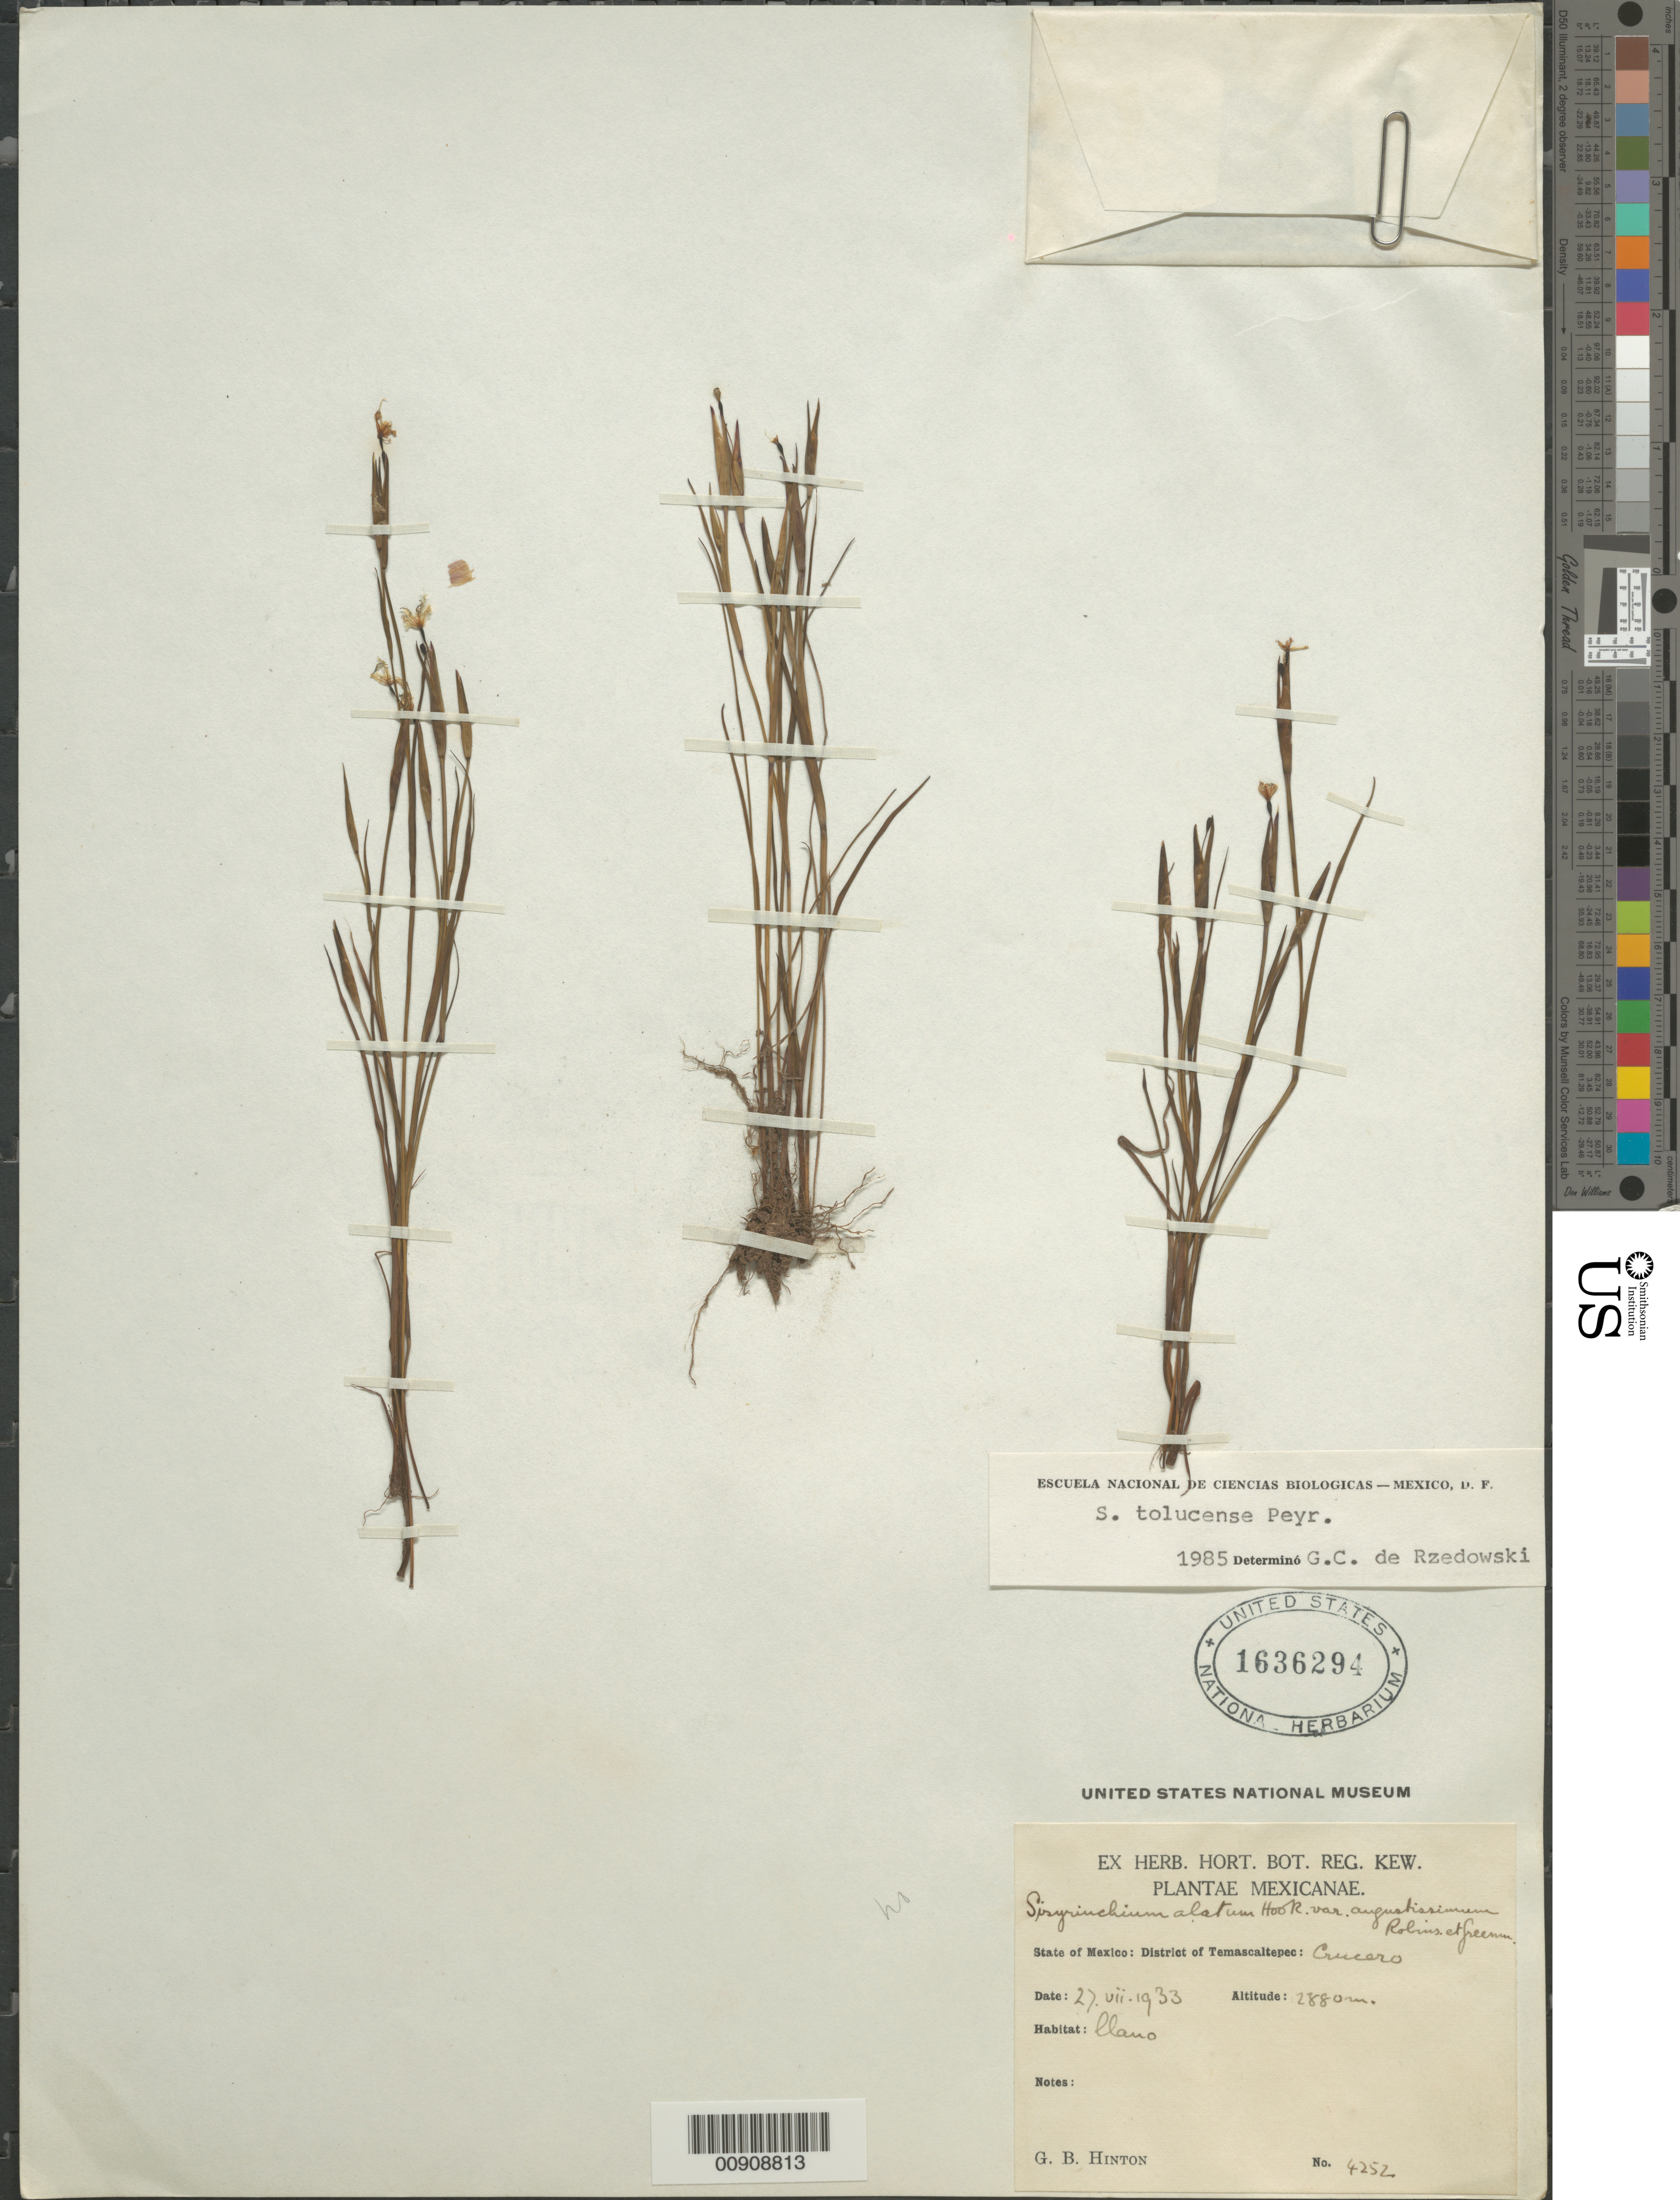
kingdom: Plantae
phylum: Tracheophyta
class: Liliopsida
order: Asparagales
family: Iridaceae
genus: Sisyrinchium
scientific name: Sisyrinchium tolucense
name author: Peyr.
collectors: G. B. Hinton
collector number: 4252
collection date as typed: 27 Jul 1933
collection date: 1933-07-27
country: Mexico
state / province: México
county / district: Temascaltepec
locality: State of Mexico: District of Temascaltepec: Crucero.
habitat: Llano.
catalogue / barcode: US 1636294